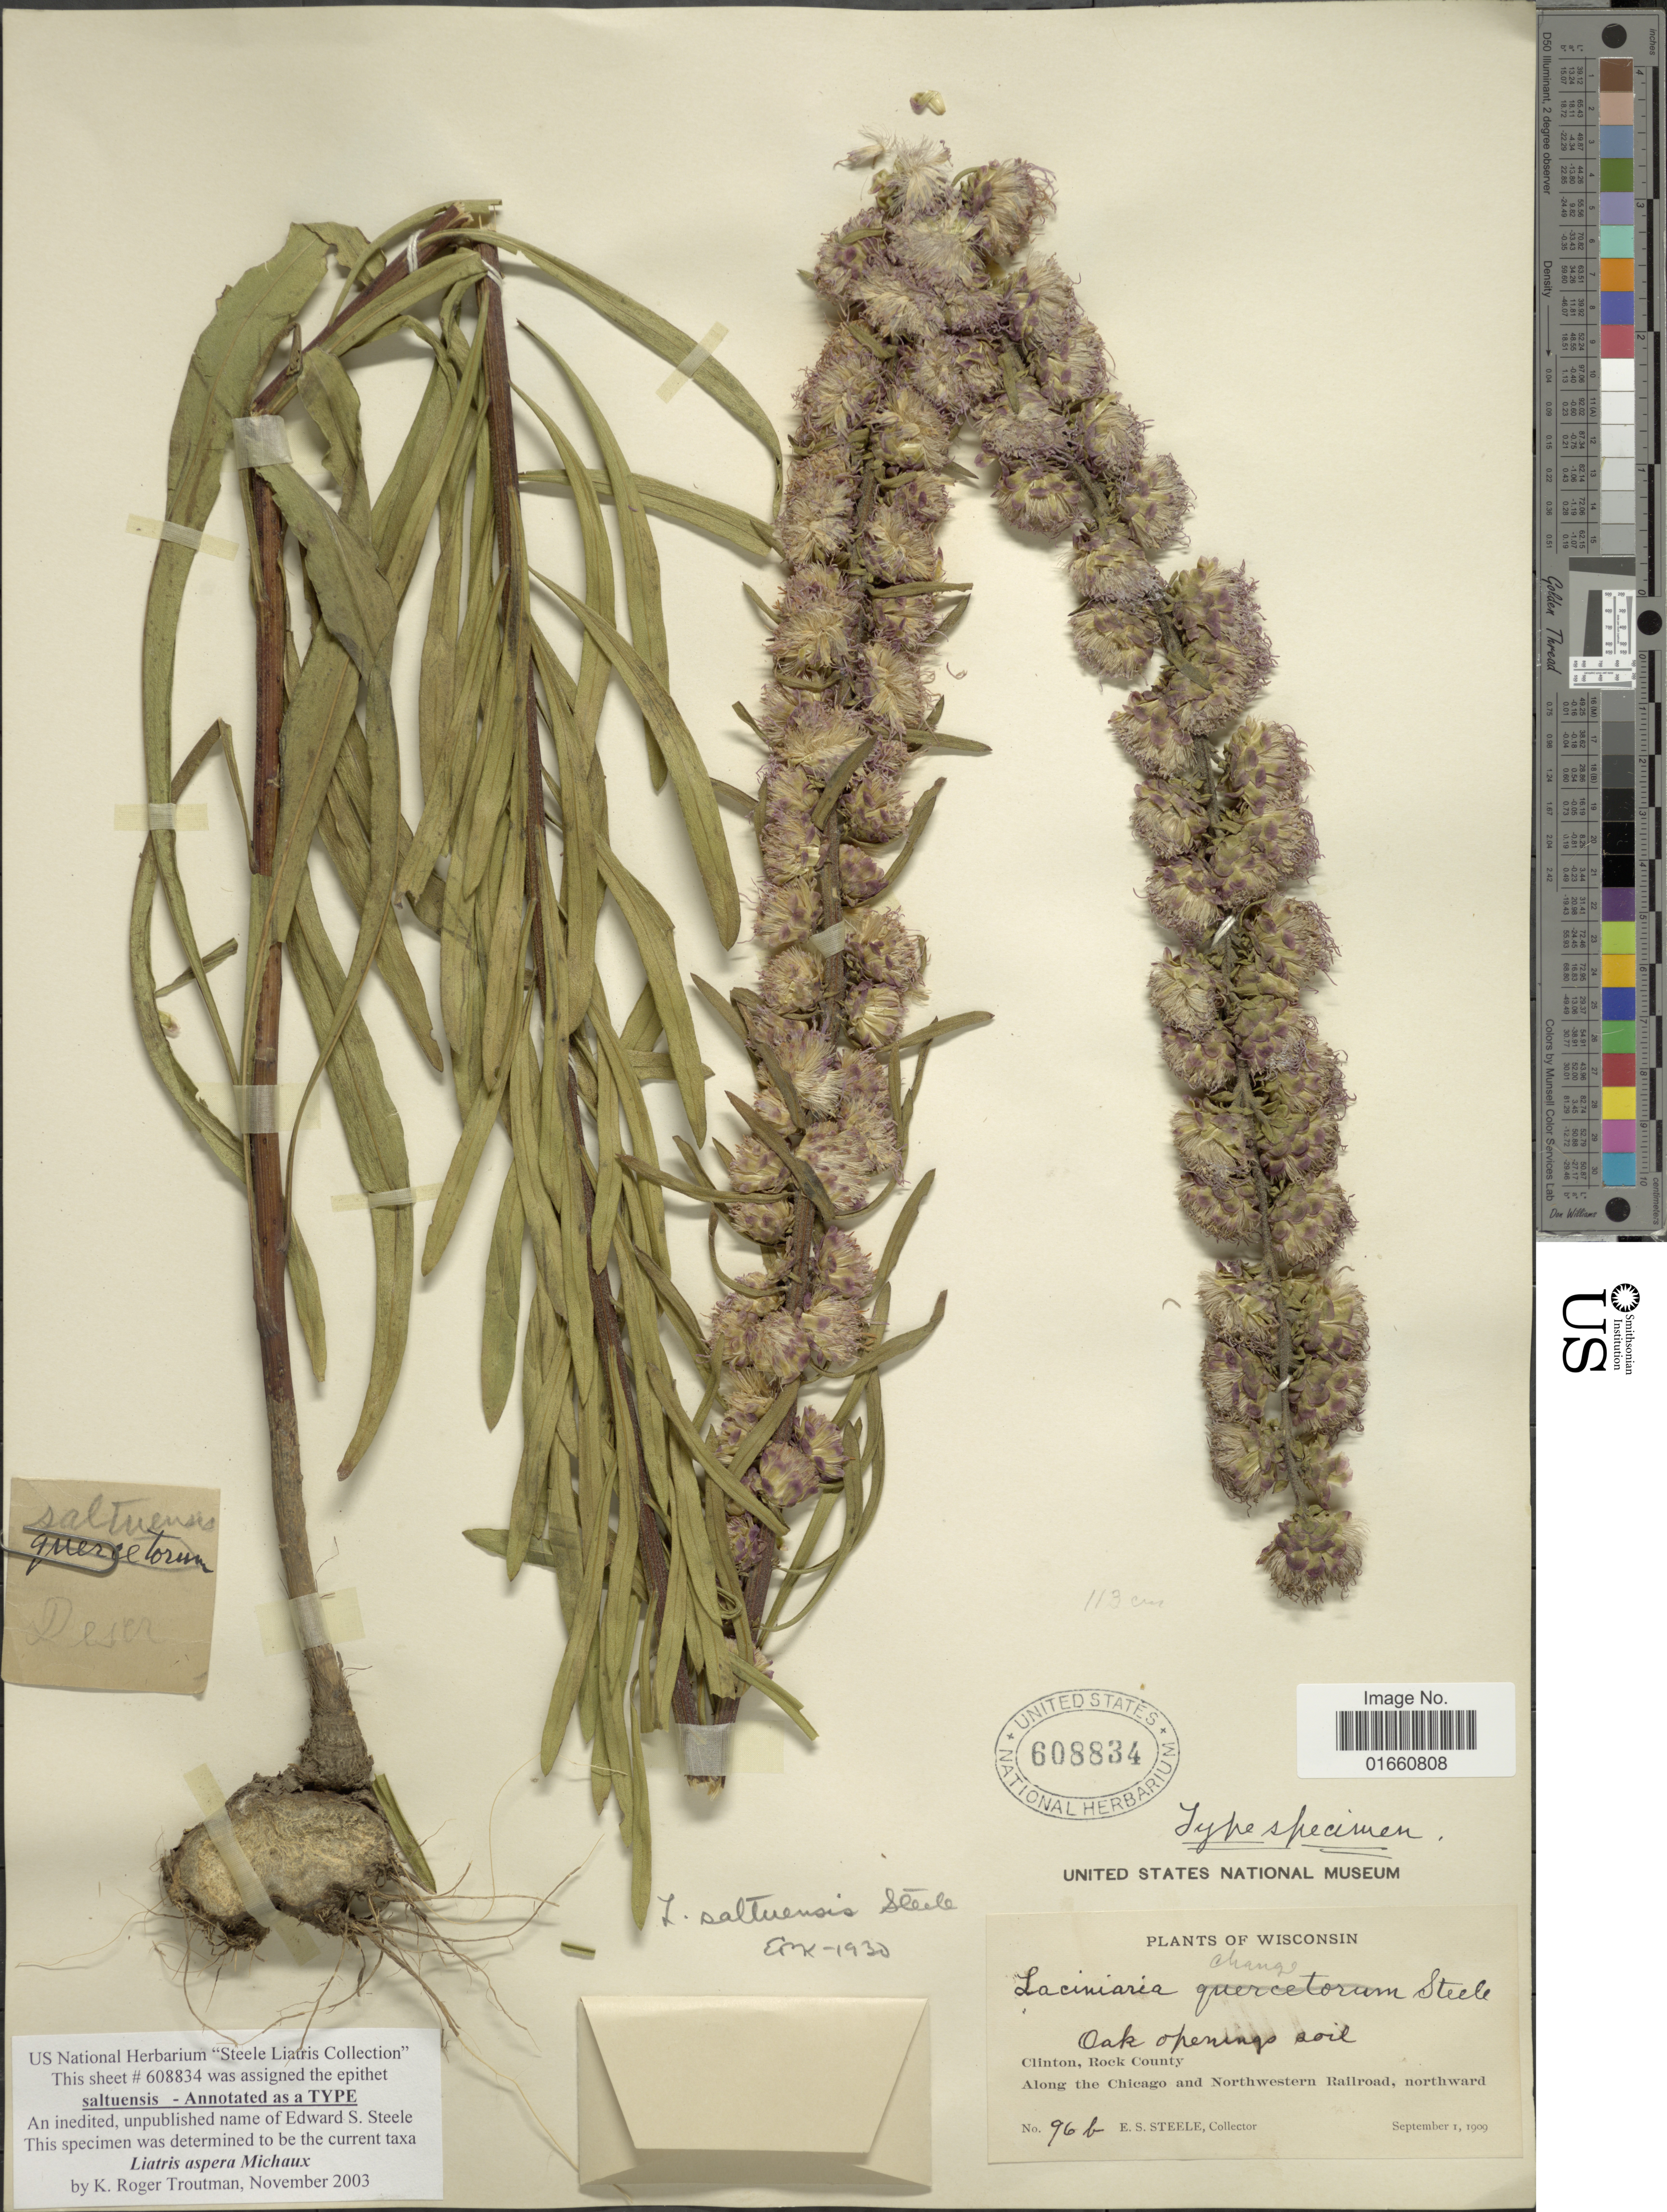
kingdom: Plantae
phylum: Tracheophyta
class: Magnoliopsida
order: Asterales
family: Asteraceae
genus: Liatris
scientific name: Liatris aspera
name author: Michx.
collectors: E. Steele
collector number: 96b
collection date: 1909-09-01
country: United States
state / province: Wisconsin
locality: Clinton, Rock County, Along the Chicago and Northwestern Railroad, northward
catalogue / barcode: US 608834